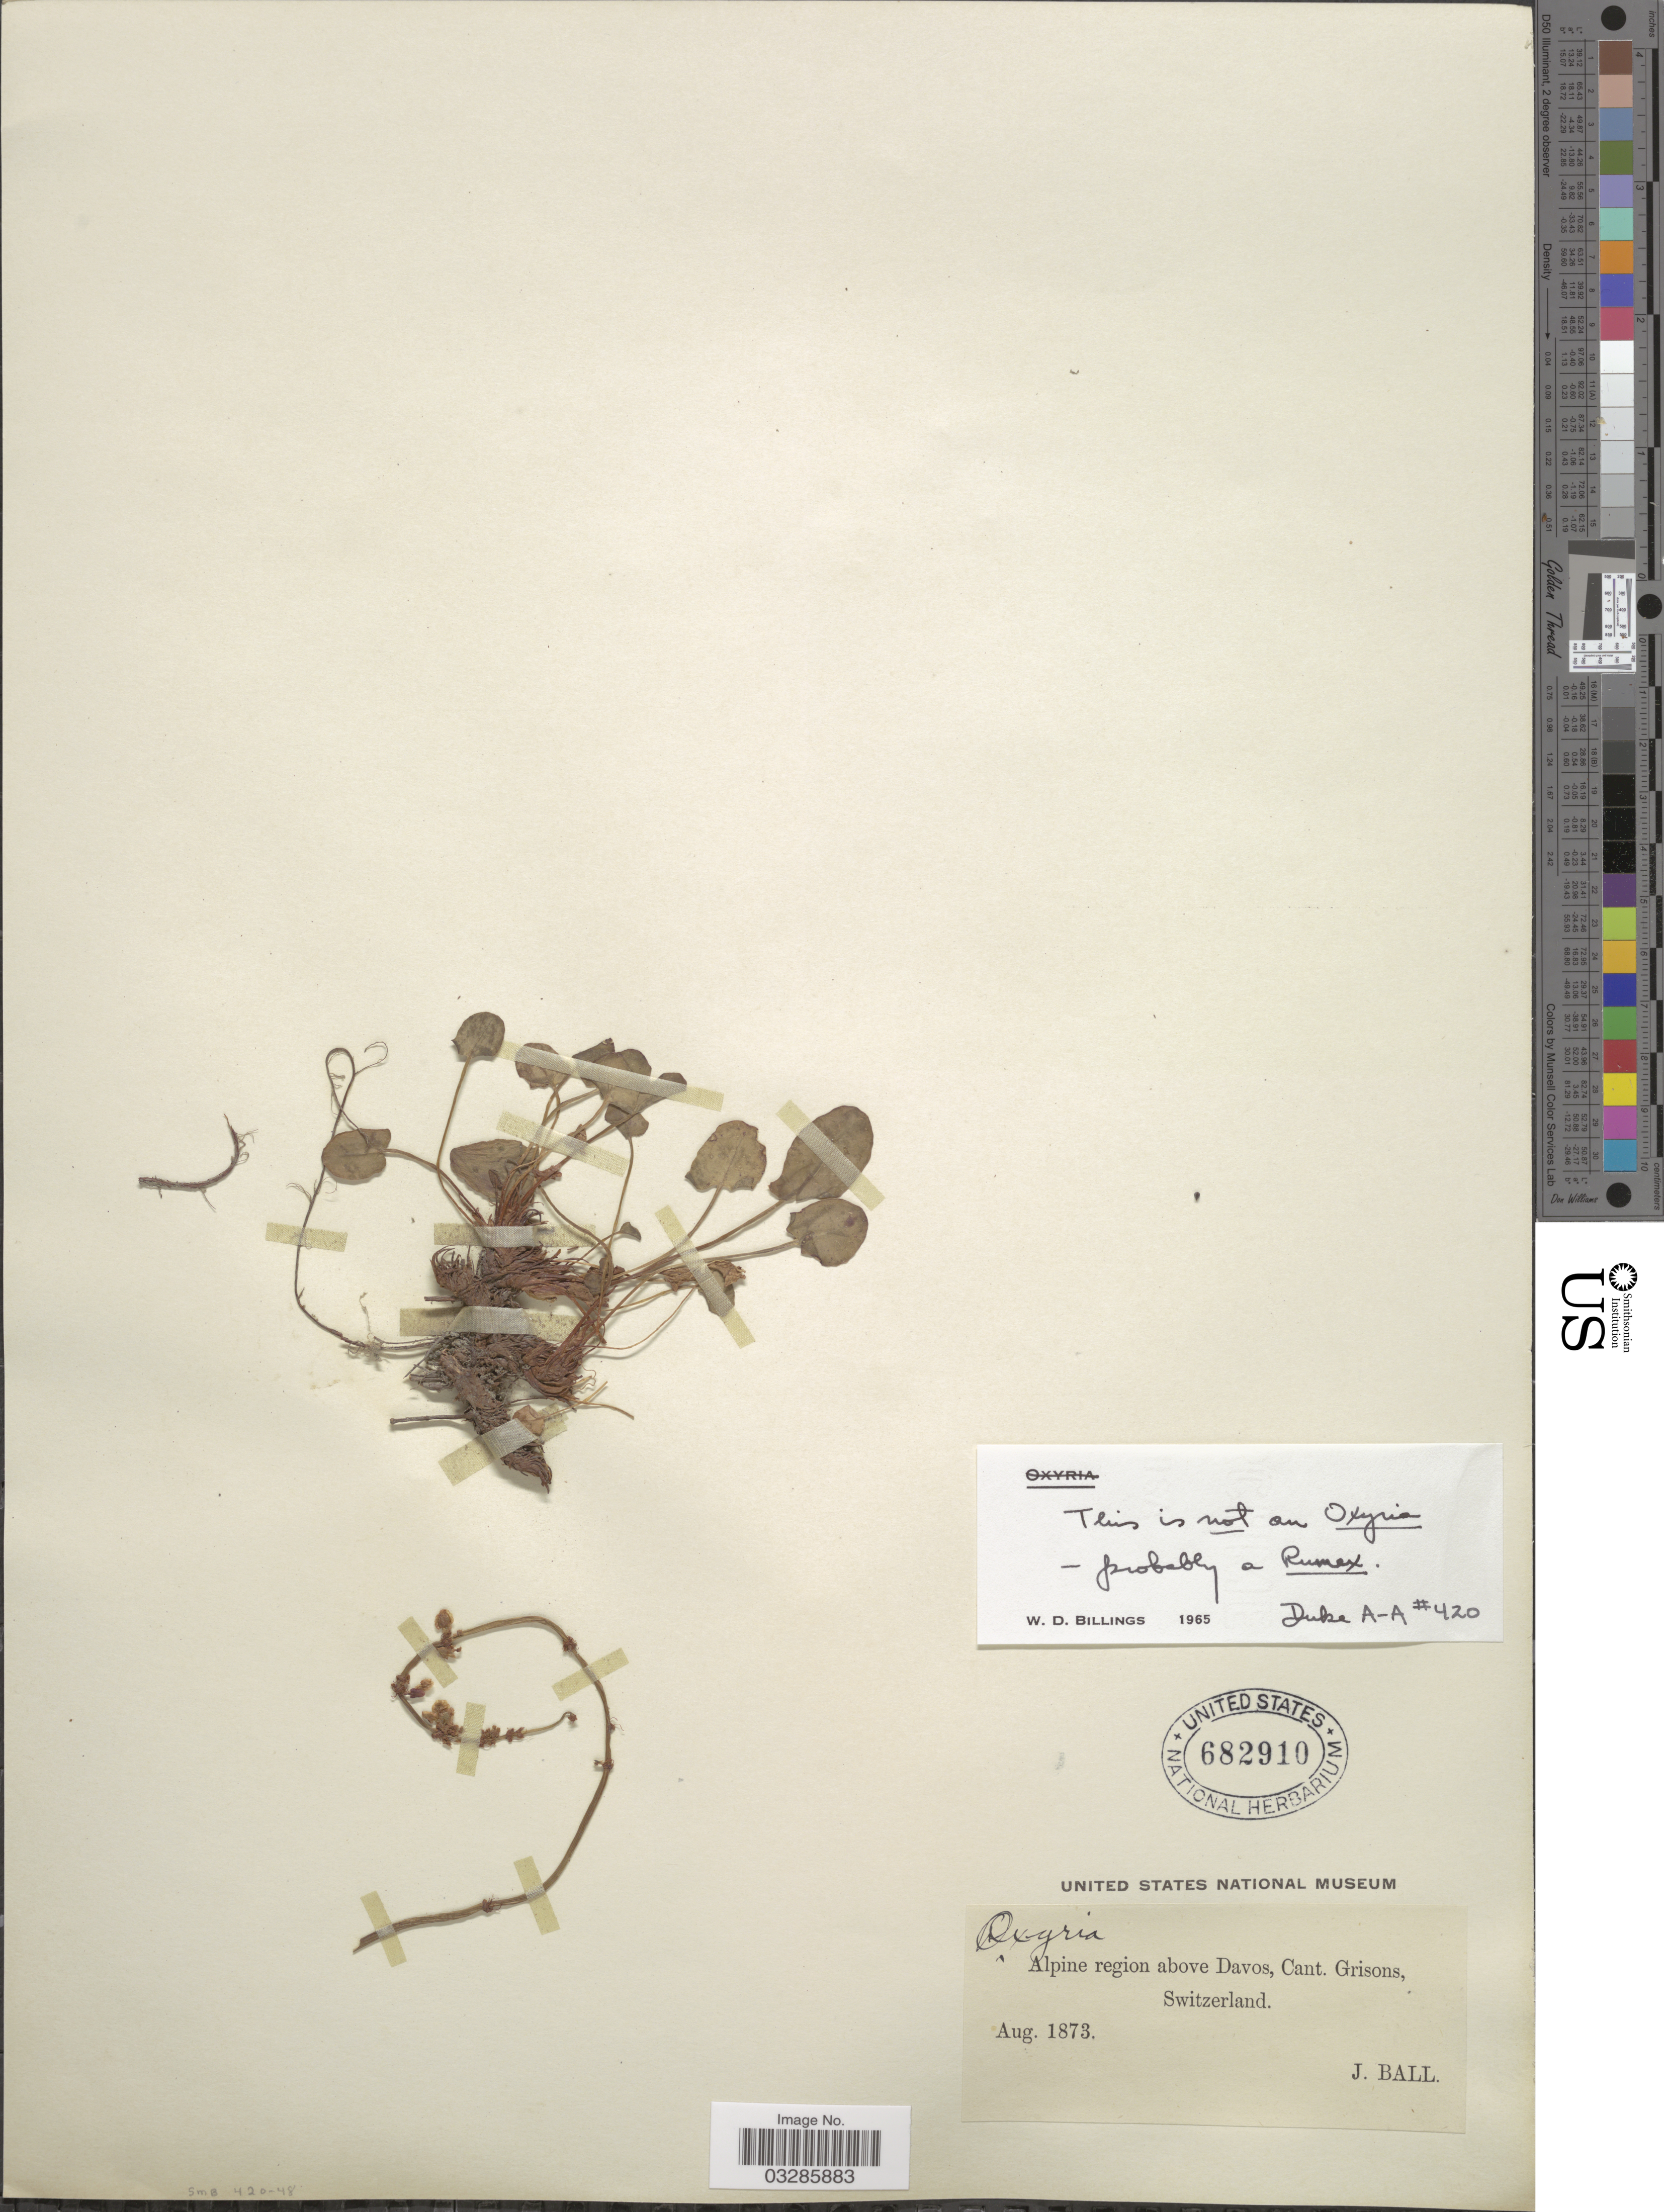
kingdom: Plantae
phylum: Tracheophyta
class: Magnoliopsida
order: Caryophyllales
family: Polygonaceae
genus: Rumex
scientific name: Rumex sp.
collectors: J. Ball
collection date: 1873-08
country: Switzerland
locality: Alpine region above Davos, Cant. Grisons.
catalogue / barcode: US 682910